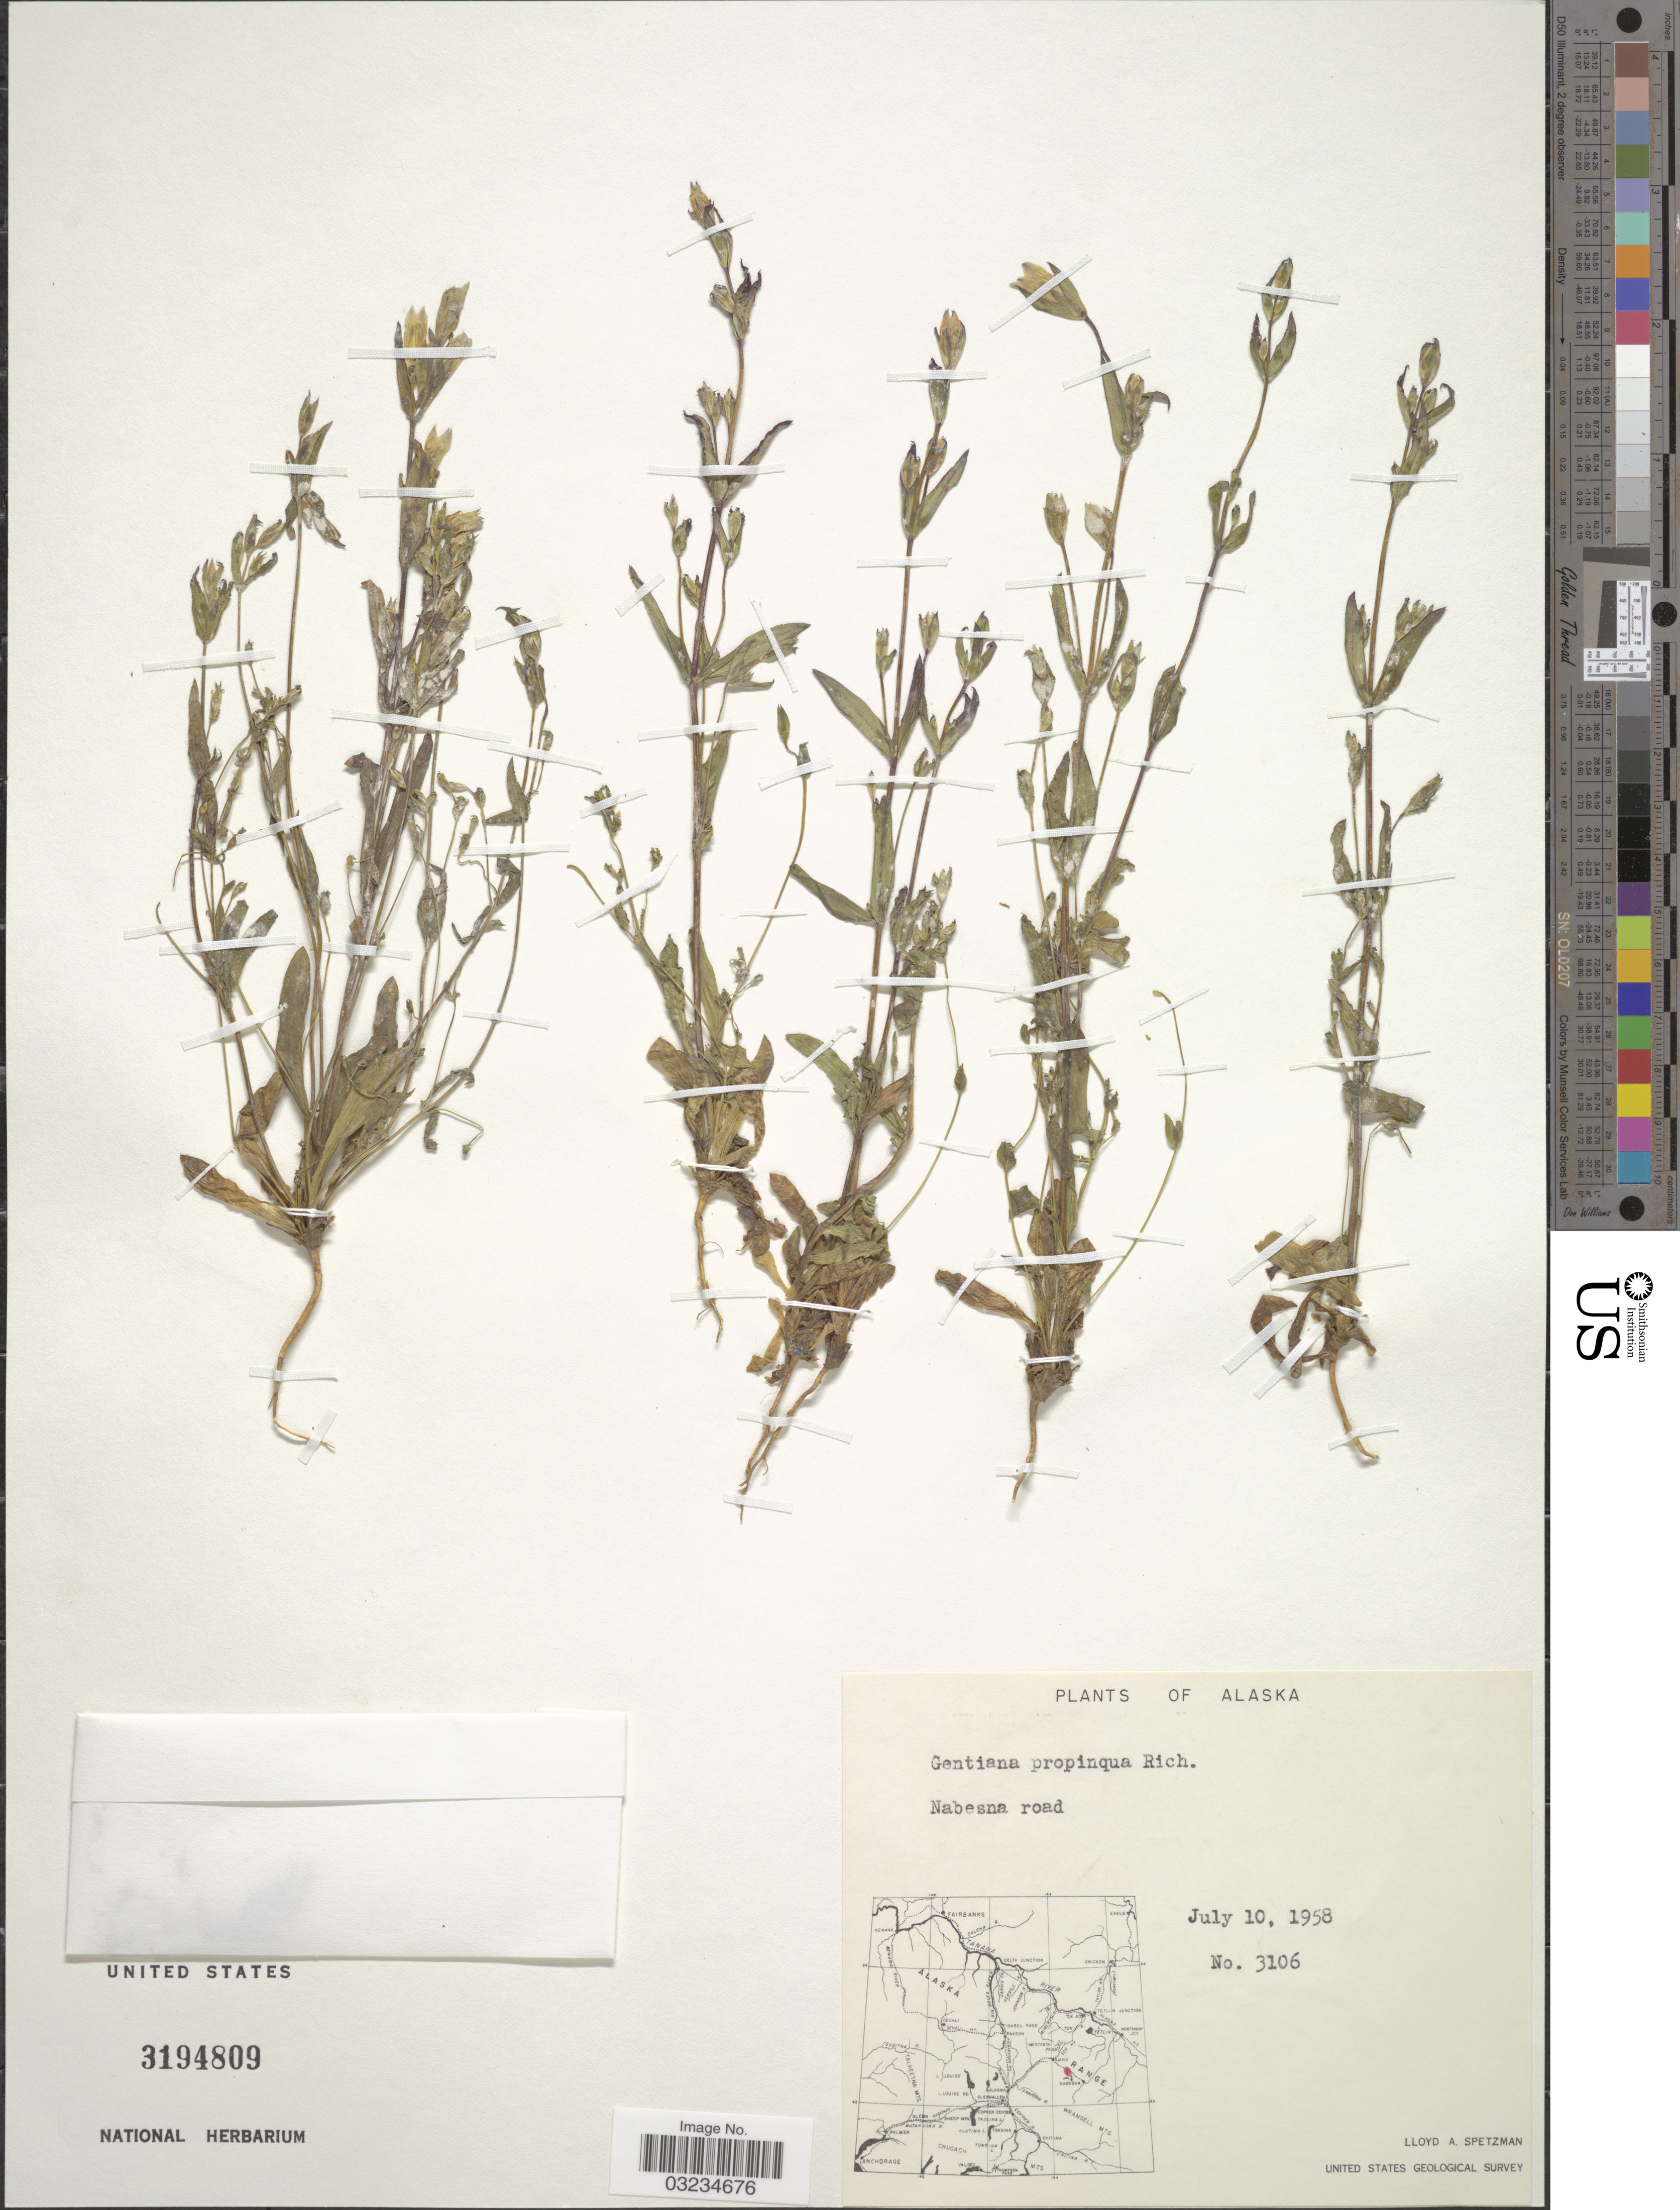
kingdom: Plantae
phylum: Tracheophyta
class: Magnoliopsida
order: Gentianales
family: Gentianaceae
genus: Gentiana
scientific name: Gentiana propinqua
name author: Richards.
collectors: L. Spetzman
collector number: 3106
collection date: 1958-07-10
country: United States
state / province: Alaska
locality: Nabesna road.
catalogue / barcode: US 3194809